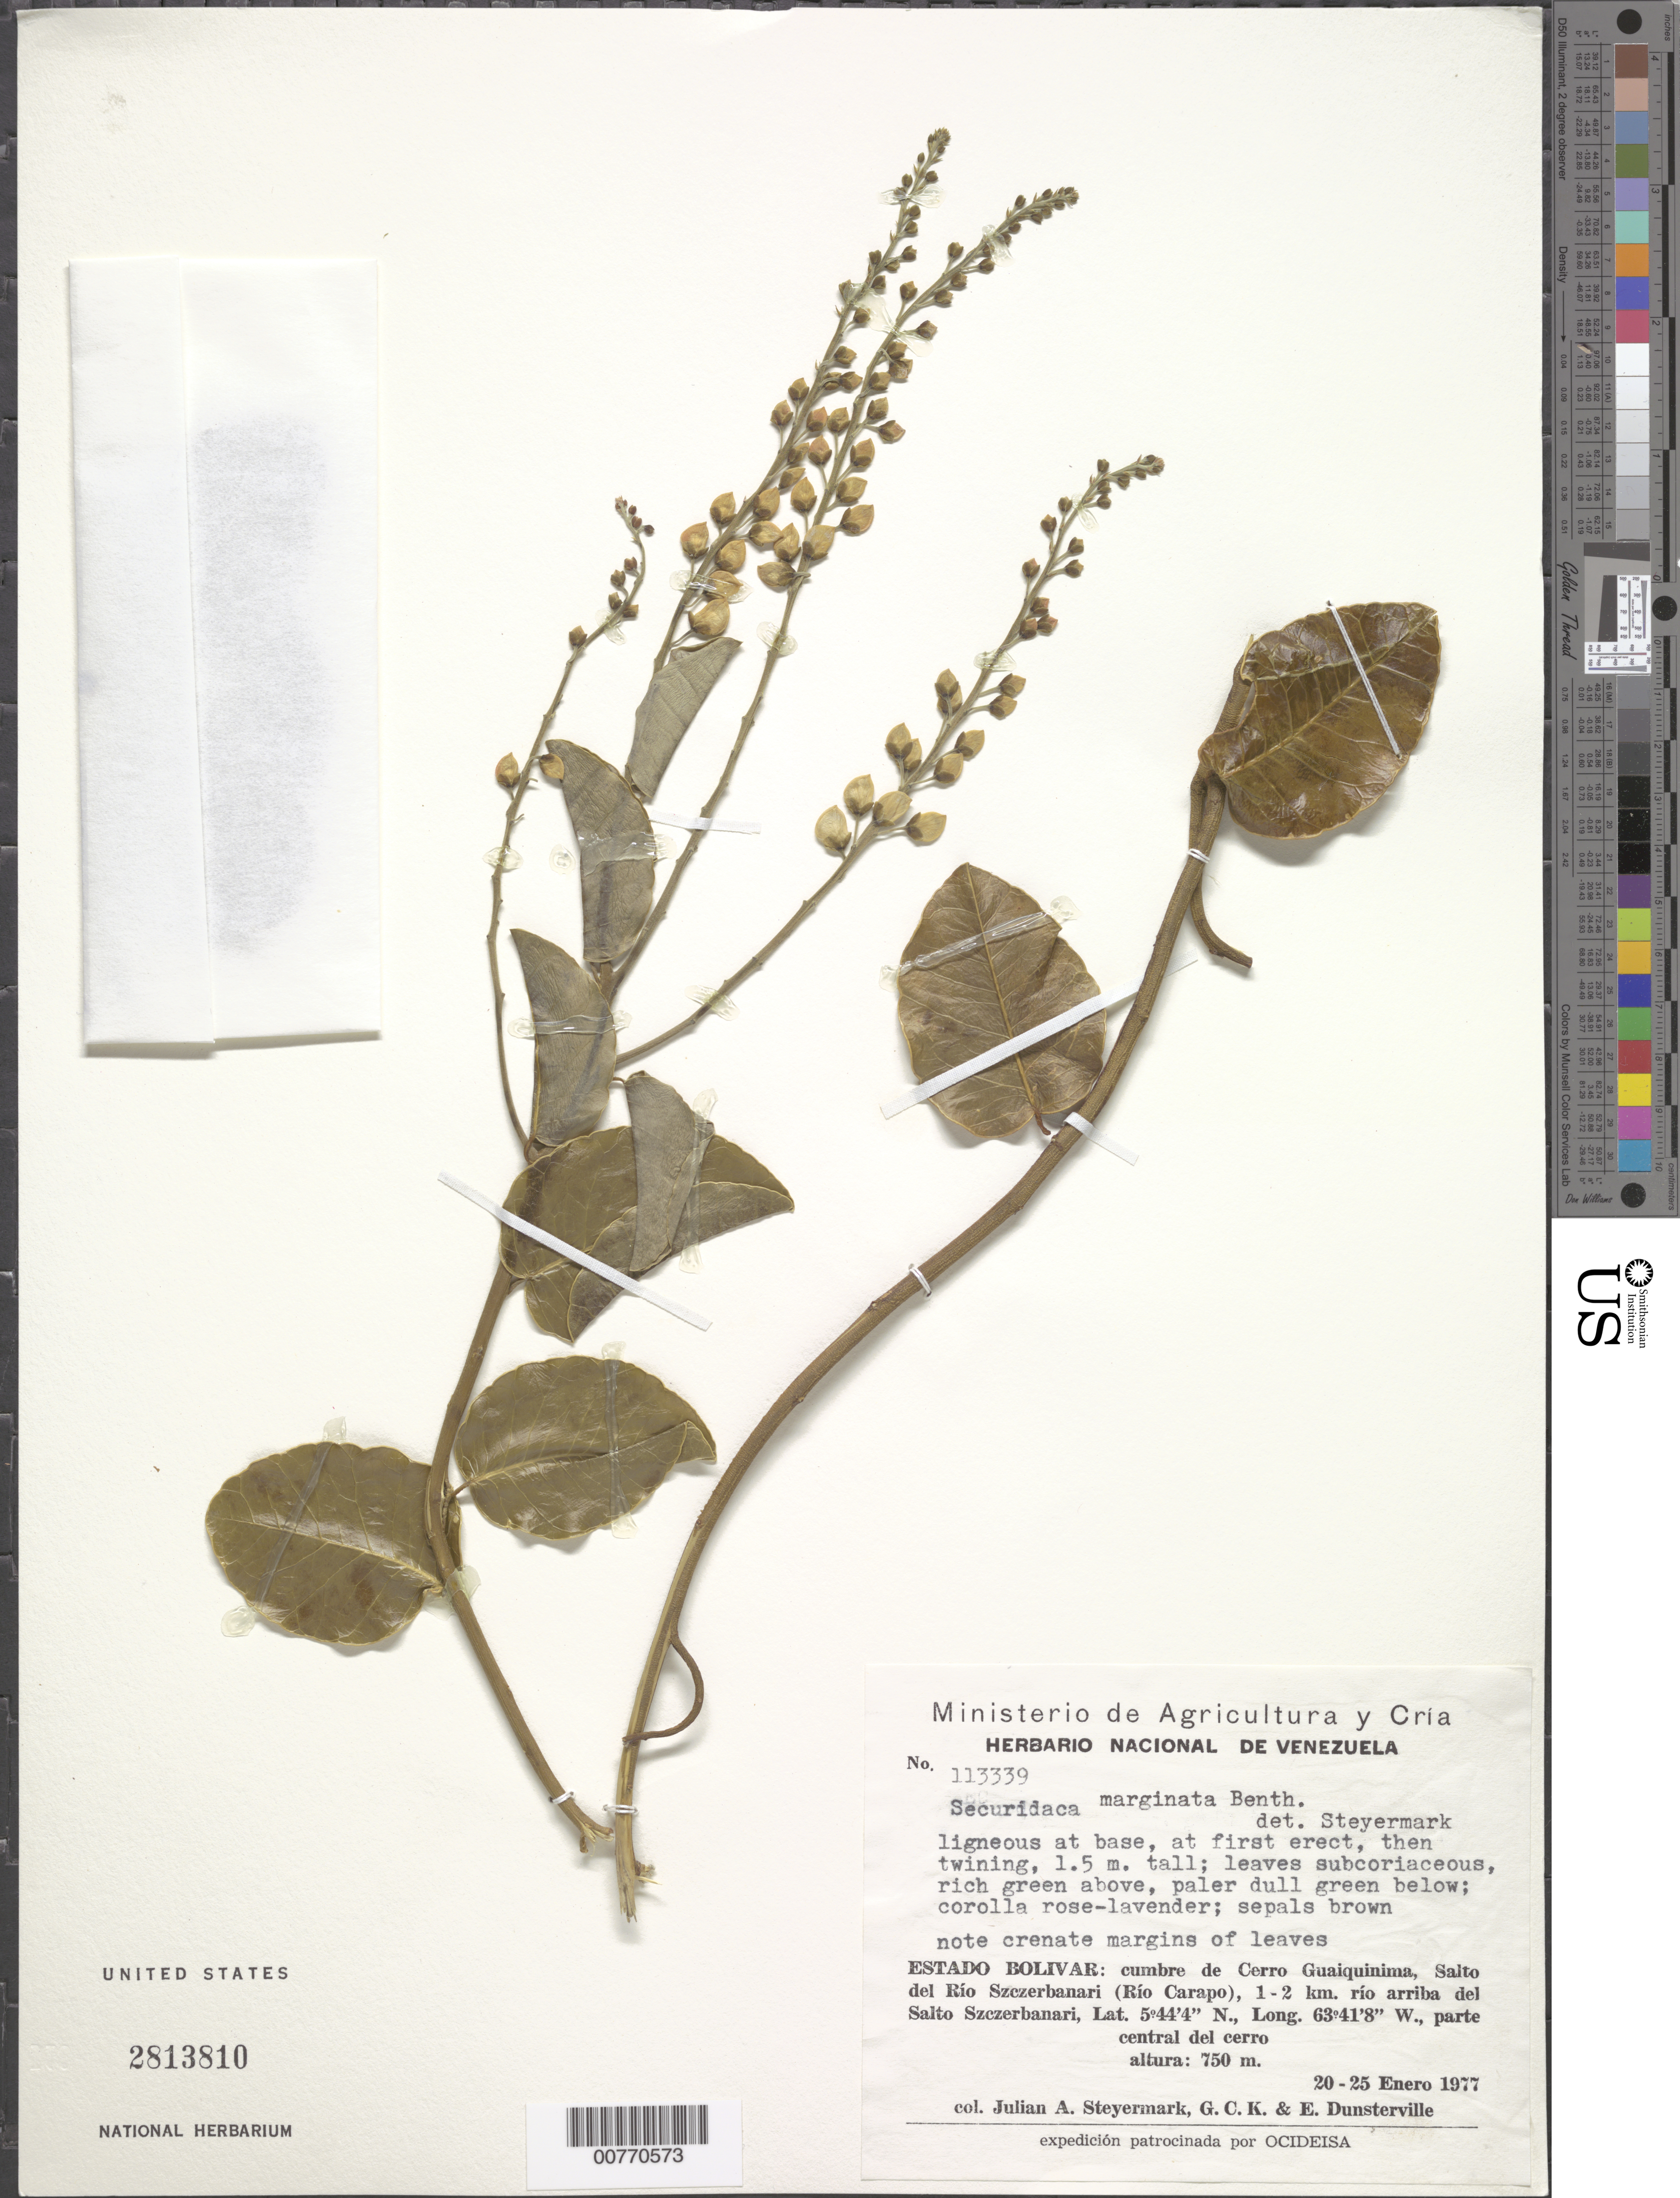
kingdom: Plantae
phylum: Tracheophyta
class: Magnoliopsida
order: Fabales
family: Polygalaceae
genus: Securidaca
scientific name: Securidaca marginata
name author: Benth.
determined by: Steyermark, Julian A., (VEN)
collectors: J. Steyermark, G. C. K. Dunsterville & E. Dunsterville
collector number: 113339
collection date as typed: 20-Jan-77 to 25-Jan-77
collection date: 1977-01-20/1977-01-25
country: Venezuela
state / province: Bolívar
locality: Cerro Guaiquinima, Salto del Río Szczerbanari (Río Carapo)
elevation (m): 750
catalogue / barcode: US 2813810